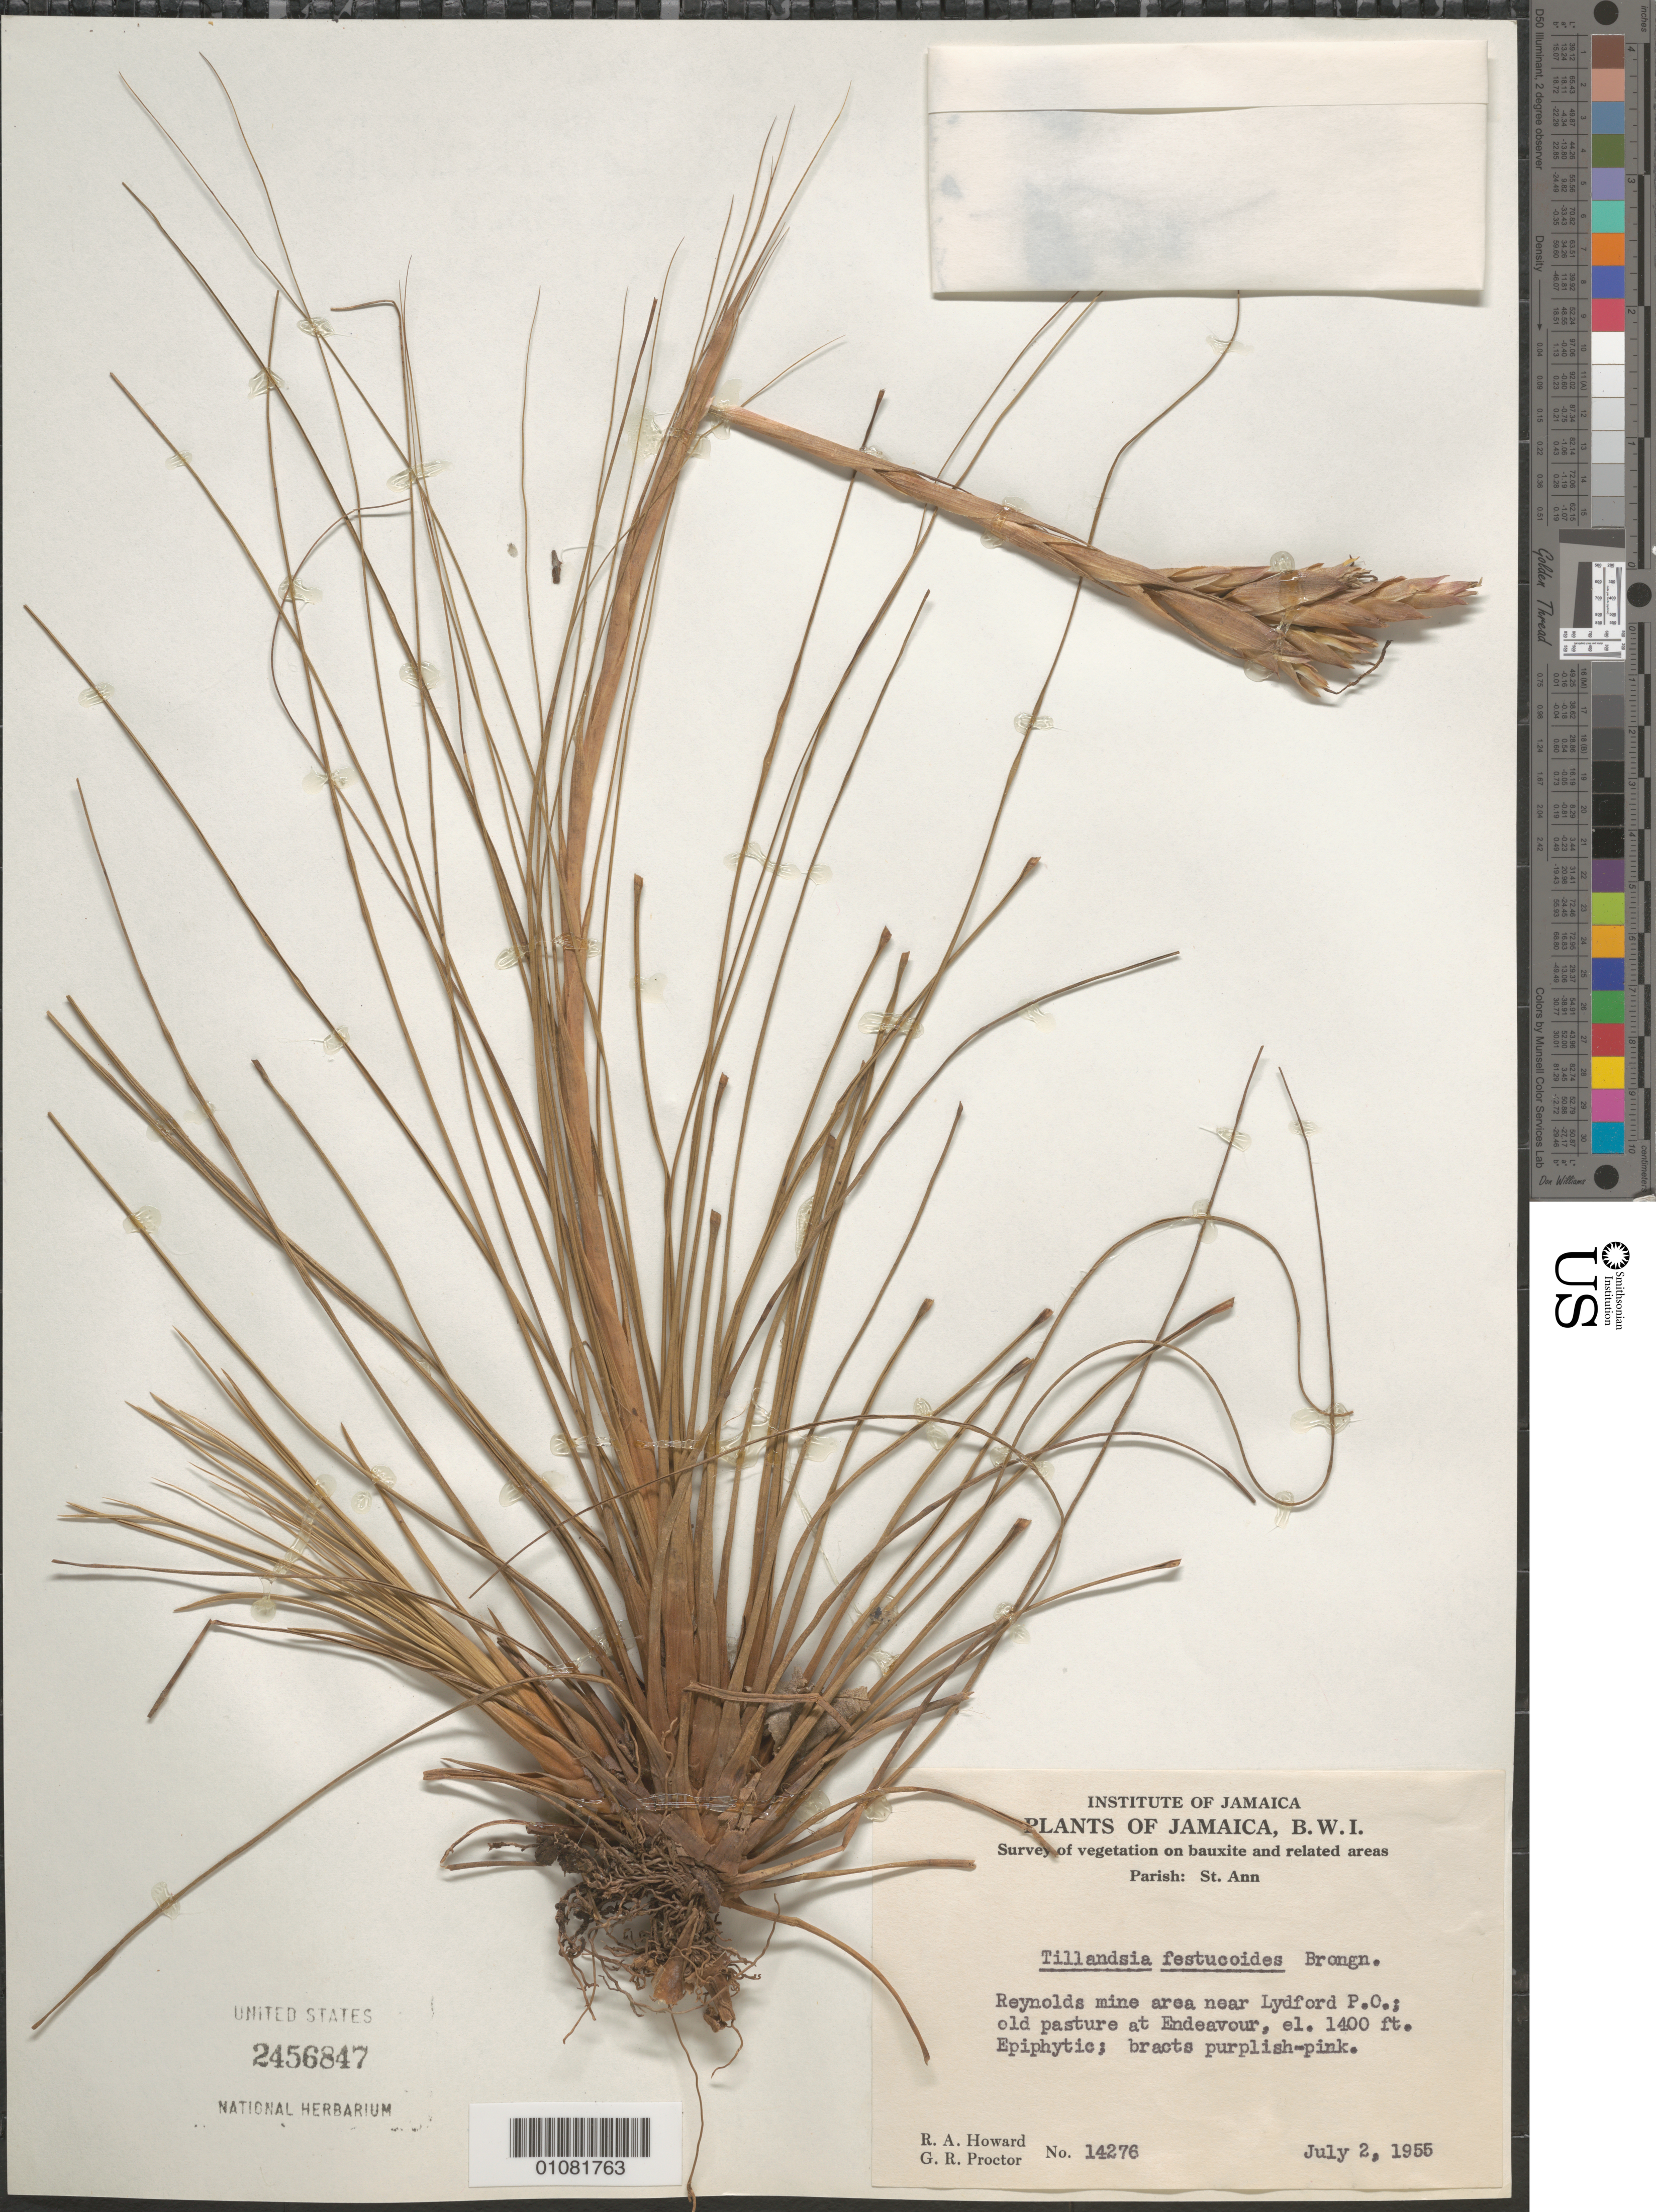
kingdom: Plantae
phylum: Tracheophyta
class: Liliopsida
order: Poales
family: Bromeliaceae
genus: Tillandsia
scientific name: Tillandsia festucoides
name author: Brongn. ex Mez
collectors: R. A. Howard & G. R. Proctor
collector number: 14276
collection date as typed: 02 Jul 1955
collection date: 1955-07-02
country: Jamaica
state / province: Saint Ann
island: Jamaica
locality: Reynolds mine area near Lydford P.O.; old pasture at Endeavour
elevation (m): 427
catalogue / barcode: US 2456847